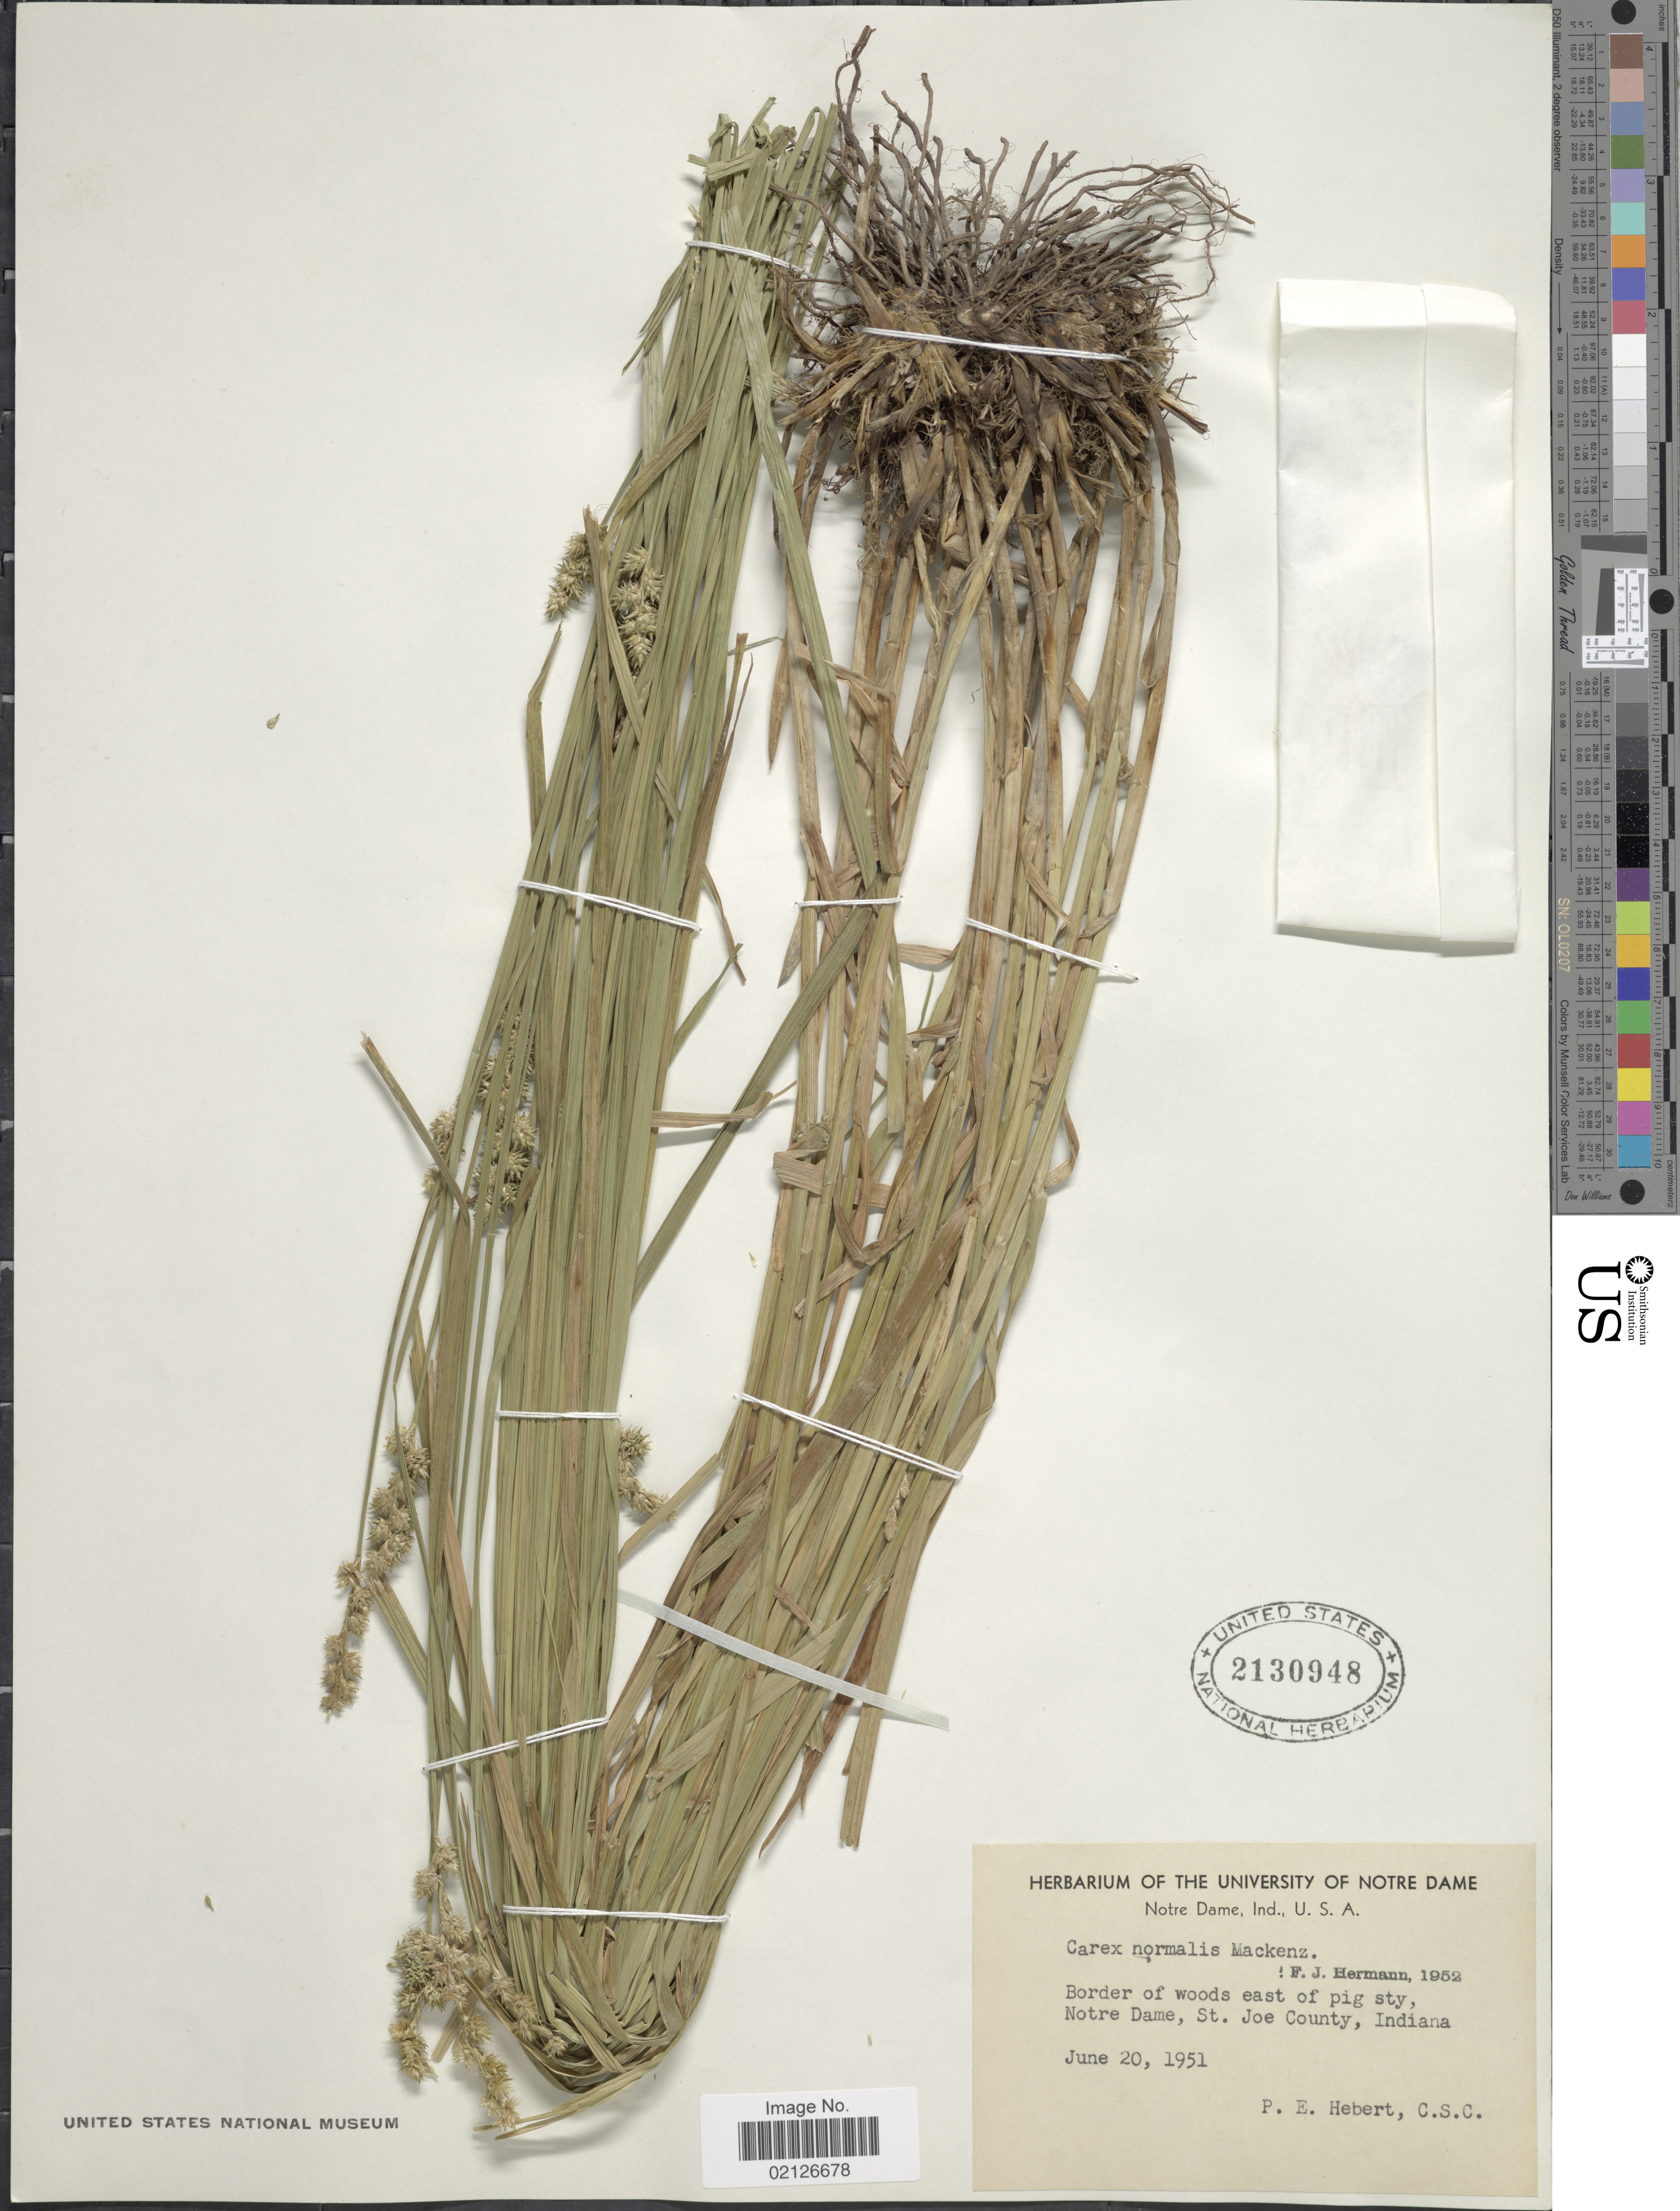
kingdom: Plantae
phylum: Tracheophyta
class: Liliopsida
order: Poales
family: Cyperaceae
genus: Carex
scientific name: Carex normalis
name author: Mack.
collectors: P. Hebert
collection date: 1951-06-20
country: United States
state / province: Indiana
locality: Notre Dame, border of woods east of pig sty, Notre Dame, St. Joe County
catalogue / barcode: US 2130948